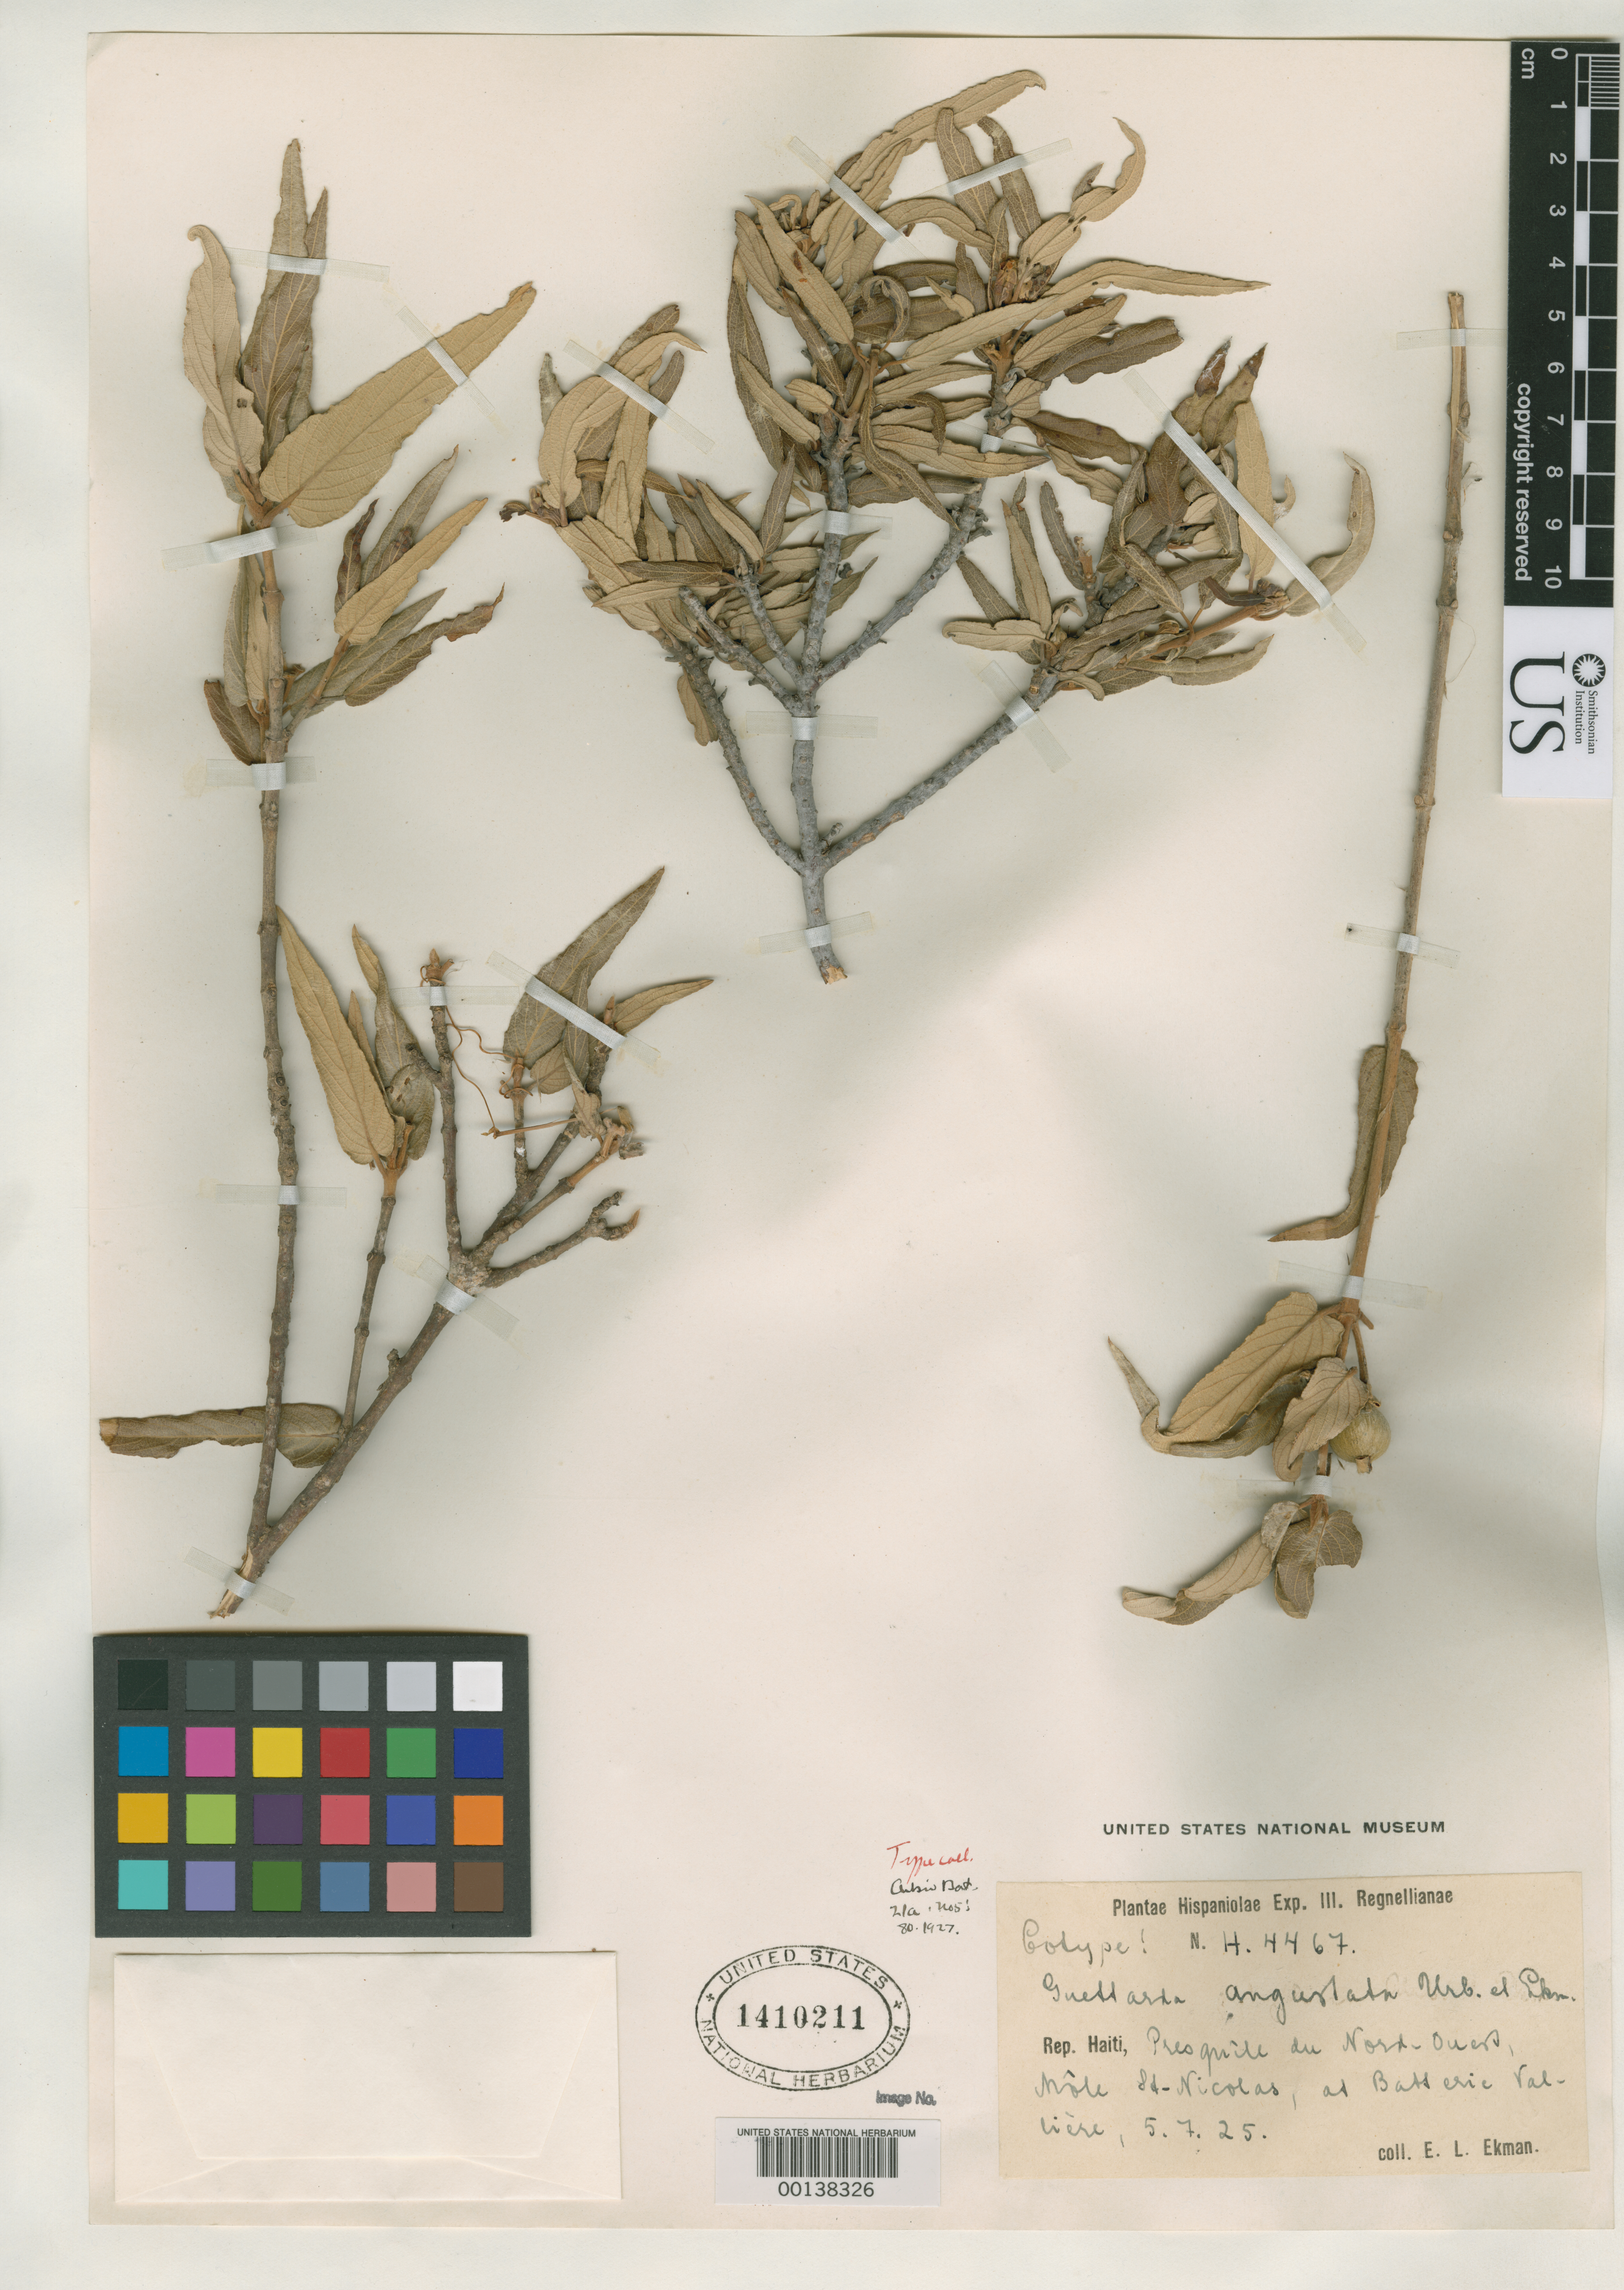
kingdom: Plantae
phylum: Tracheophyta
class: Magnoliopsida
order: Gentianales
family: Rubiaceae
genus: Guettarda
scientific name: Guettarda angustata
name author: Urb. & Ekman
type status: Isotype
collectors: E. L. Ekman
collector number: H 4467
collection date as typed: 05 Jul 1925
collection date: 1925-07-05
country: Haiti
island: Hispaniola Island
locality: Mole St. Nicolas, Batteria Valliere.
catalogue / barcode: US 1410211